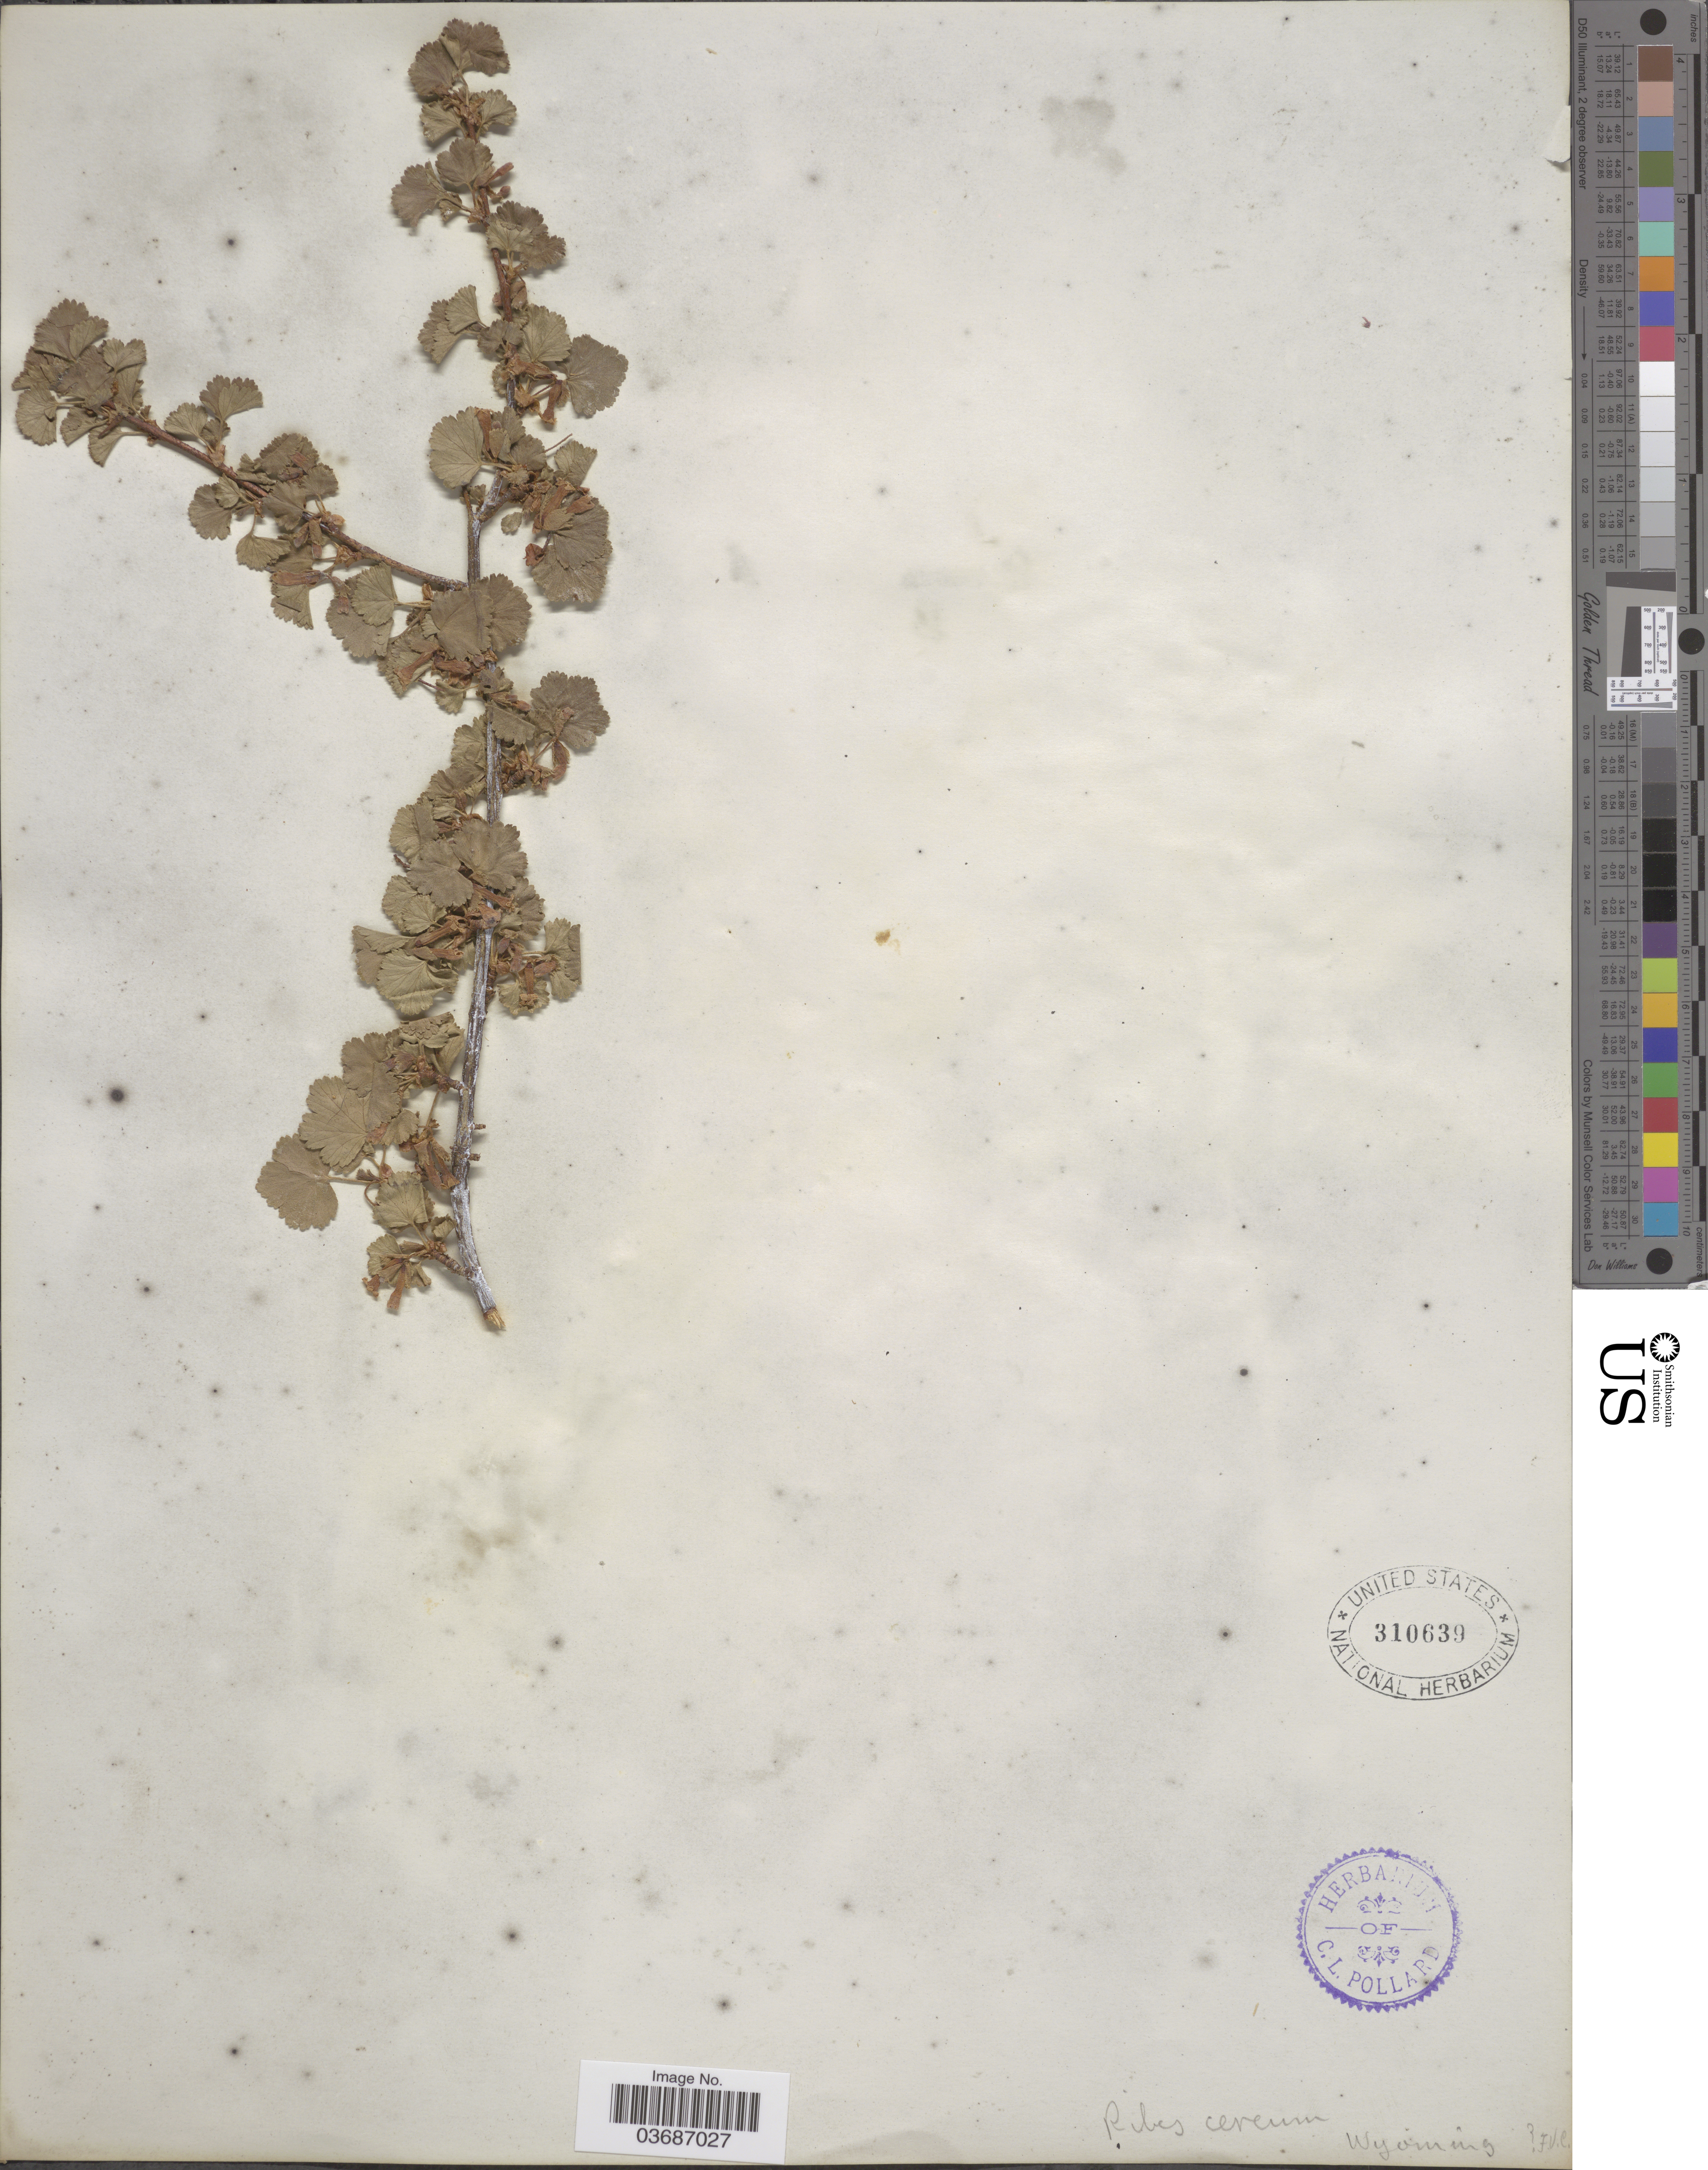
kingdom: Plantae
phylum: Tracheophyta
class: Magnoliopsida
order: Saxifragales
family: Grossulariaceae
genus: Ribes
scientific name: Ribes cereum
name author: Douglas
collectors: F. V. C.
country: United States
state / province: Wyoming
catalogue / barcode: US 310639